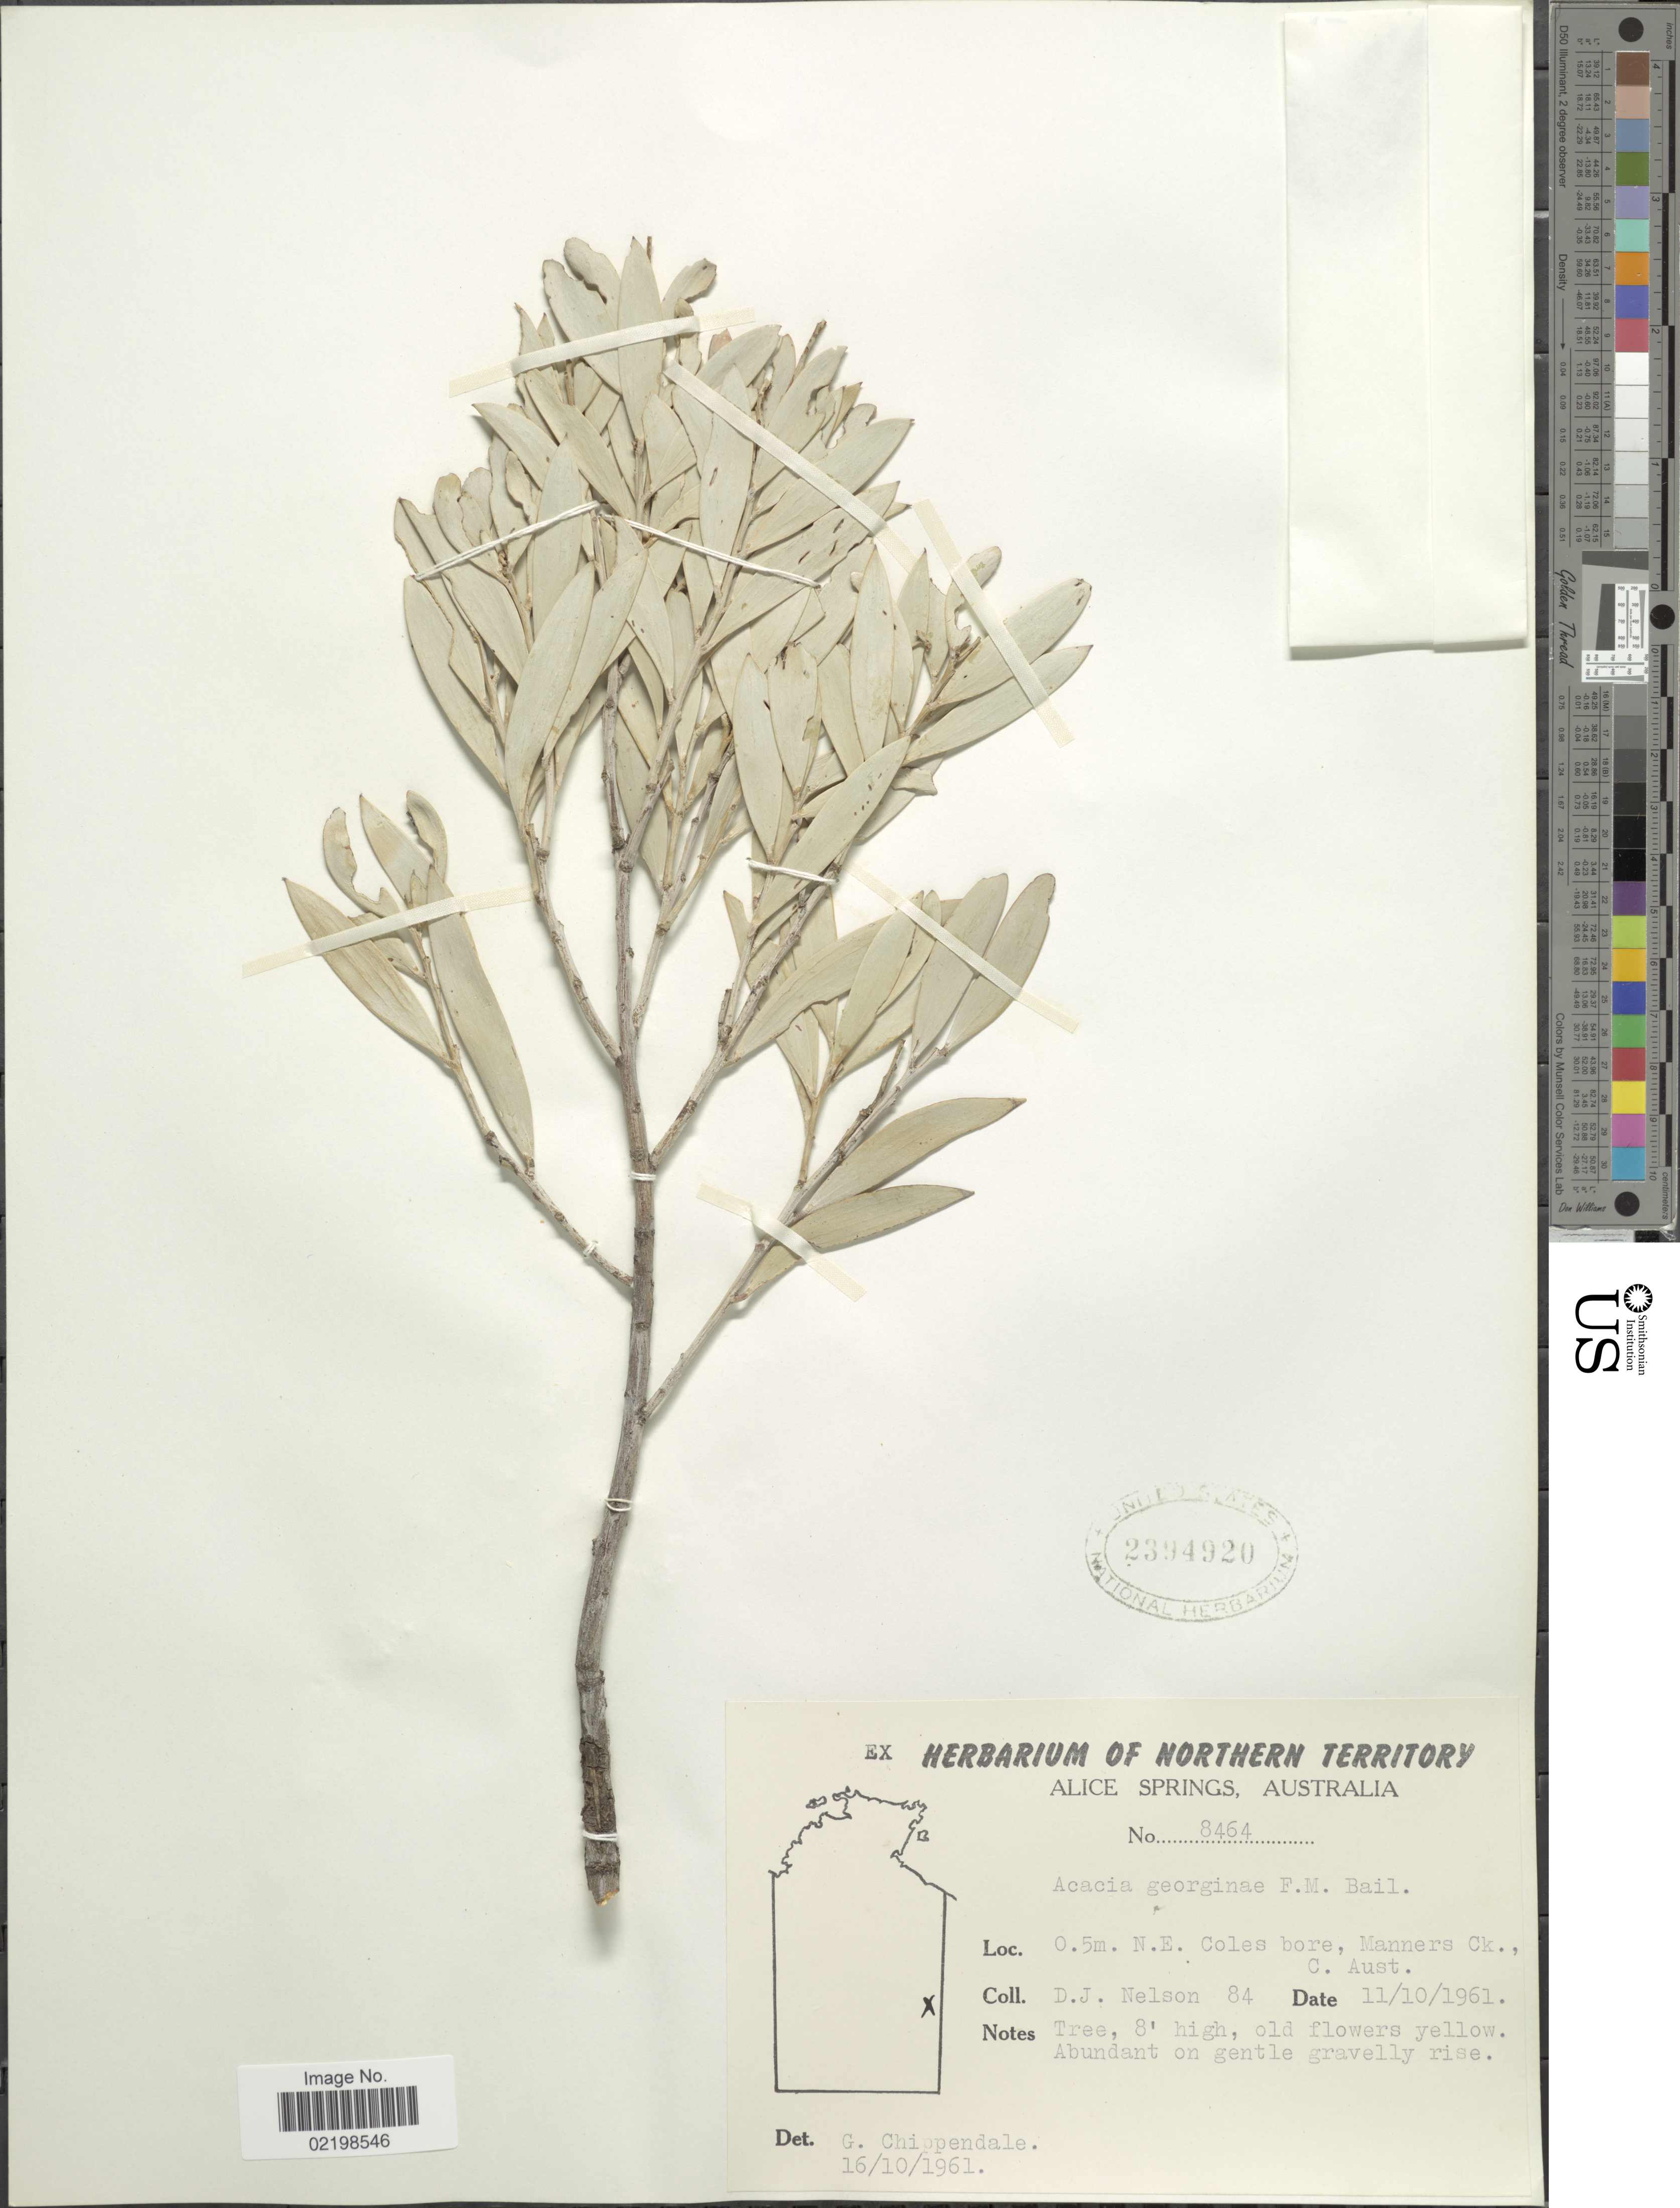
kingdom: Plantae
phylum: Tracheophyta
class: Magnoliopsida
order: Fabales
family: Fabaceae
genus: Acacia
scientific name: Acacia georginae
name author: F.M. Bailey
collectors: D. J. Nelson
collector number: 84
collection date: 1961-10-11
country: Australia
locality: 0.5 m. N. E. Coles bore, Manners Ck., C. Aust.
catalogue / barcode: US 2394920